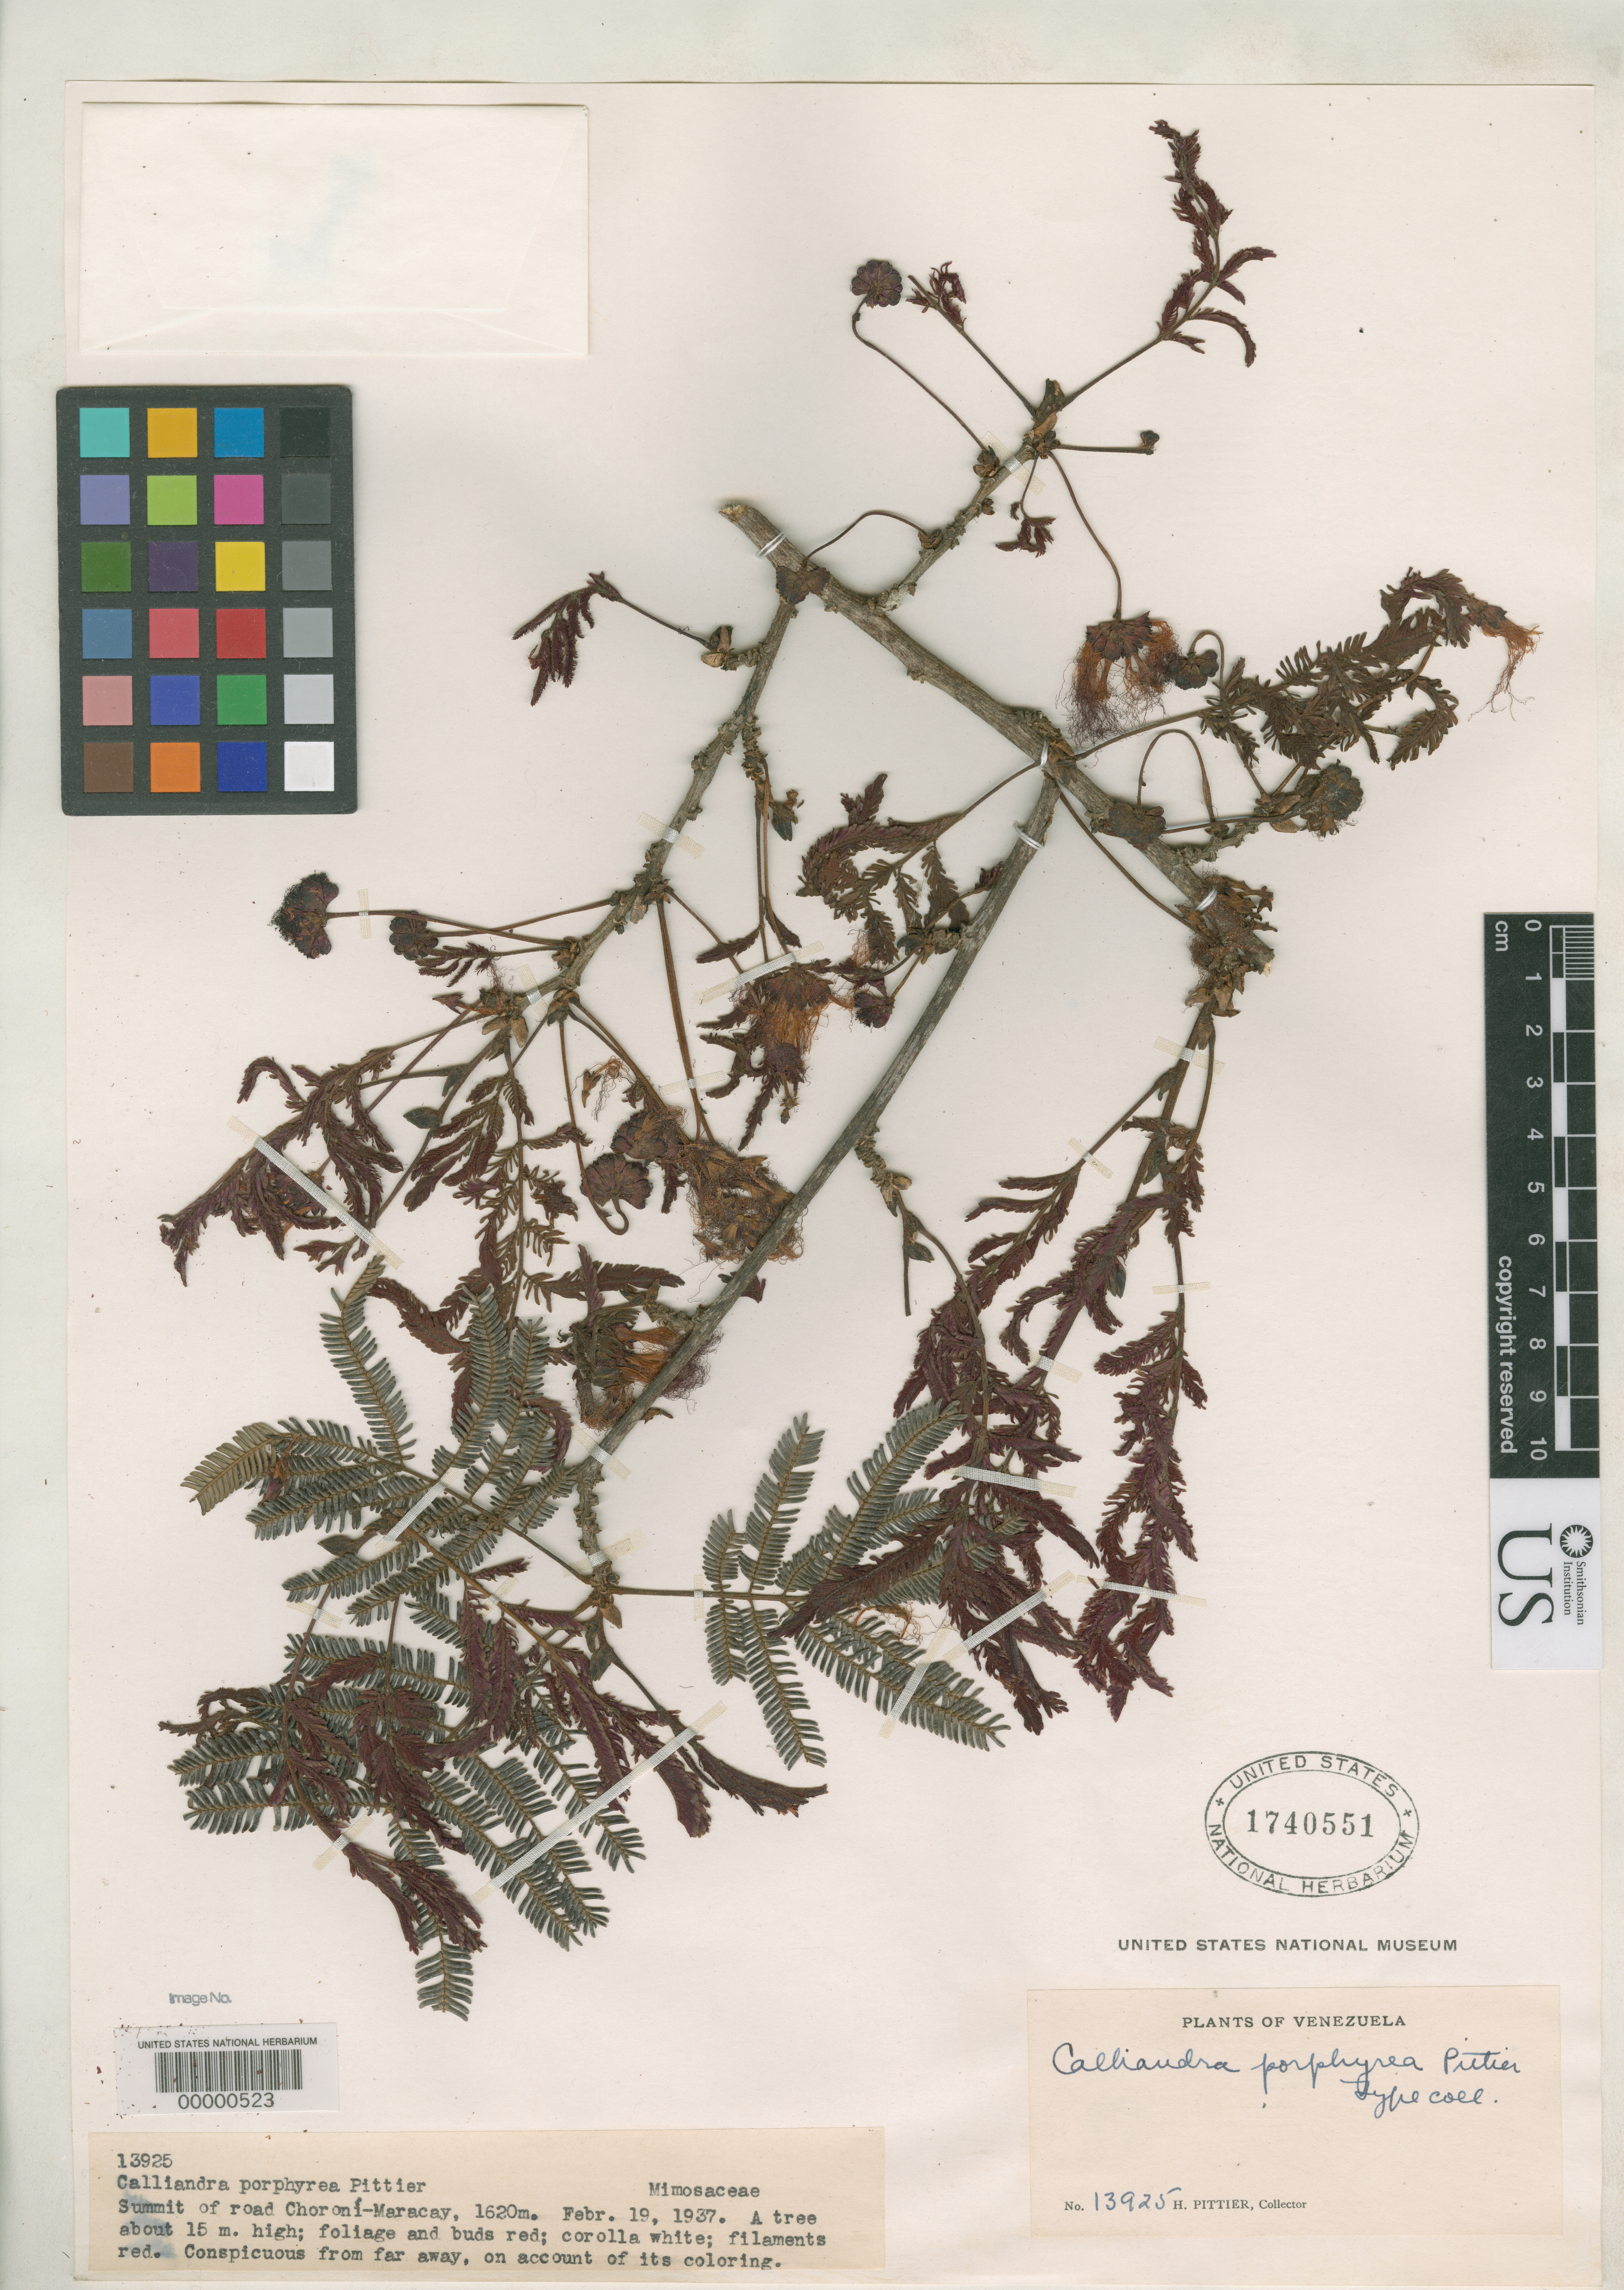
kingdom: Plantae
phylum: Tracheophyta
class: Magnoliopsida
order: Fabales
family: Fabaceae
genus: Calliandra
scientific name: Calliandra porphyrea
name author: Pittier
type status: Type Collection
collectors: H. F. Pittier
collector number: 13925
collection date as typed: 19 Feb 1937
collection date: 1937-02-19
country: Venezuela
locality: Summit of road Choroni-Maracay.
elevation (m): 1620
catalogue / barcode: US 1740551